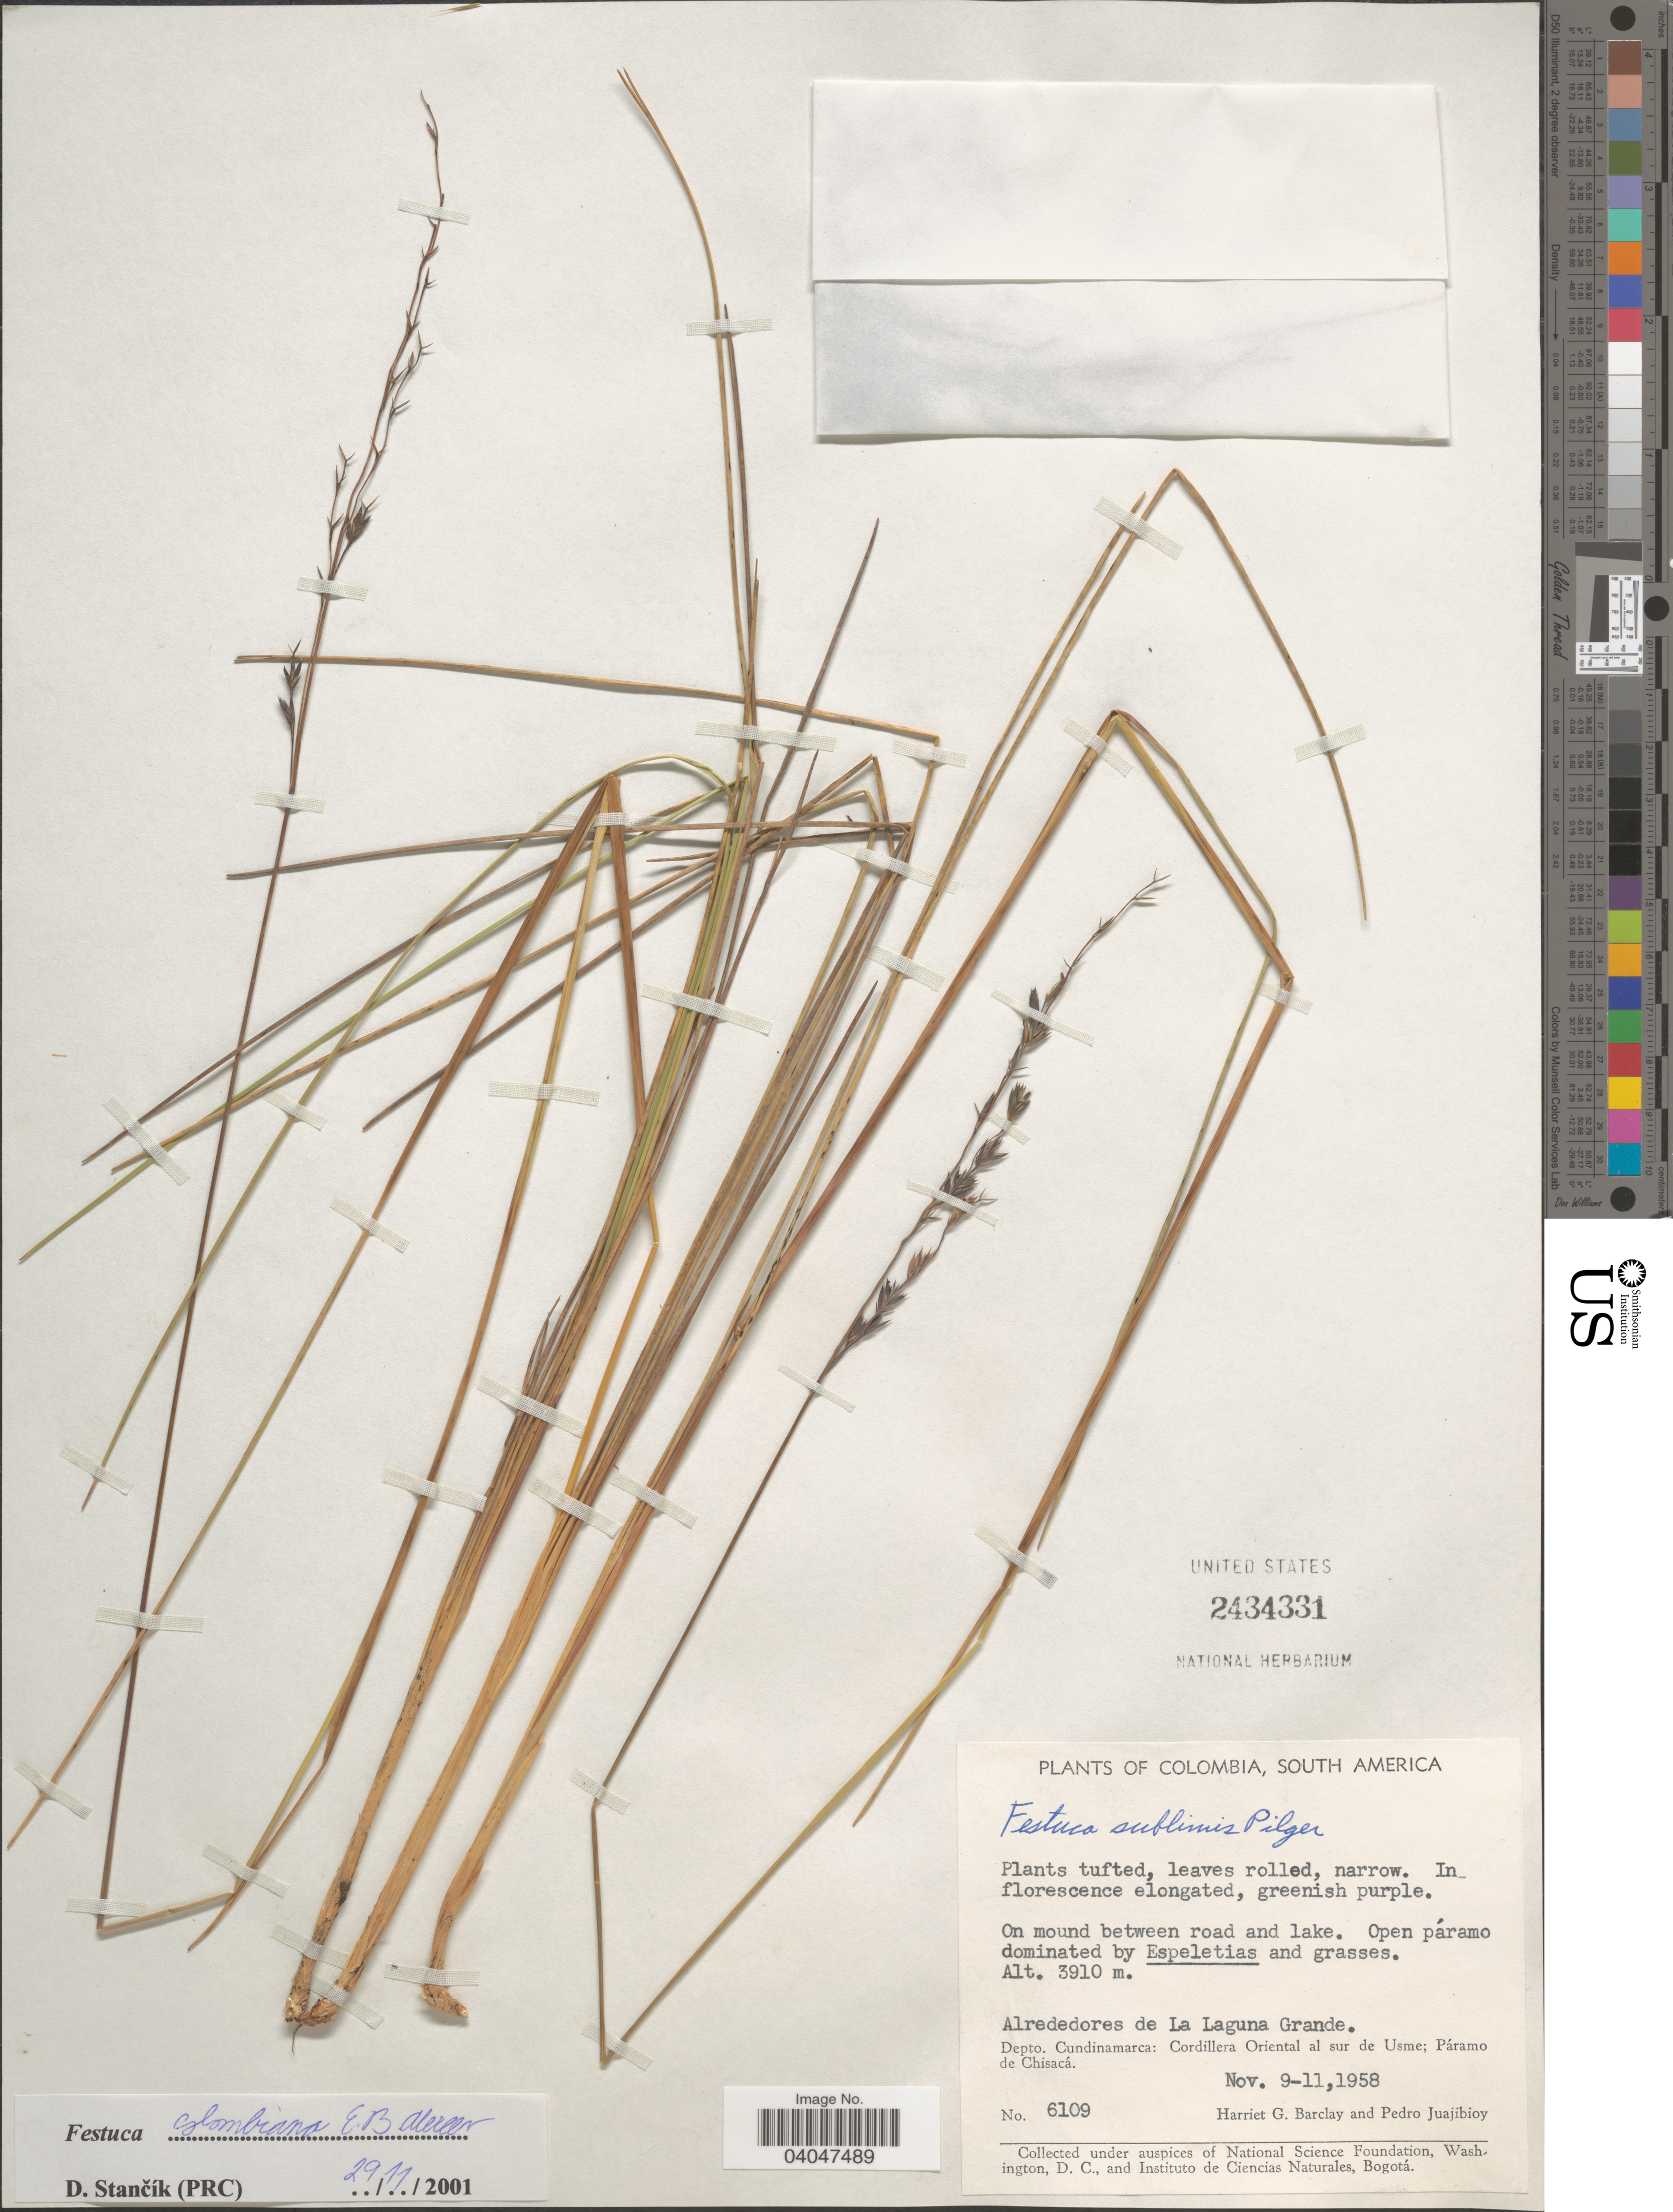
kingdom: Plantae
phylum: Tracheophyta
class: Liliopsida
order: Poales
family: Poaceae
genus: Festuca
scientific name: Festuca colombiana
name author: E.B. Alexeev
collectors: H. G. Barclay & P. Juajibioy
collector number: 6109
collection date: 1958-11-09/1958-11-11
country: Colombia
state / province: Cundinamarca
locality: On mound between road and lake. Alrededores de La Laguna Grande. Depto. Cundinamarca: Cordillera Oriental al sur de Usme; Páramo de Chisacá.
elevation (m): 3910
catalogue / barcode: US 2434331